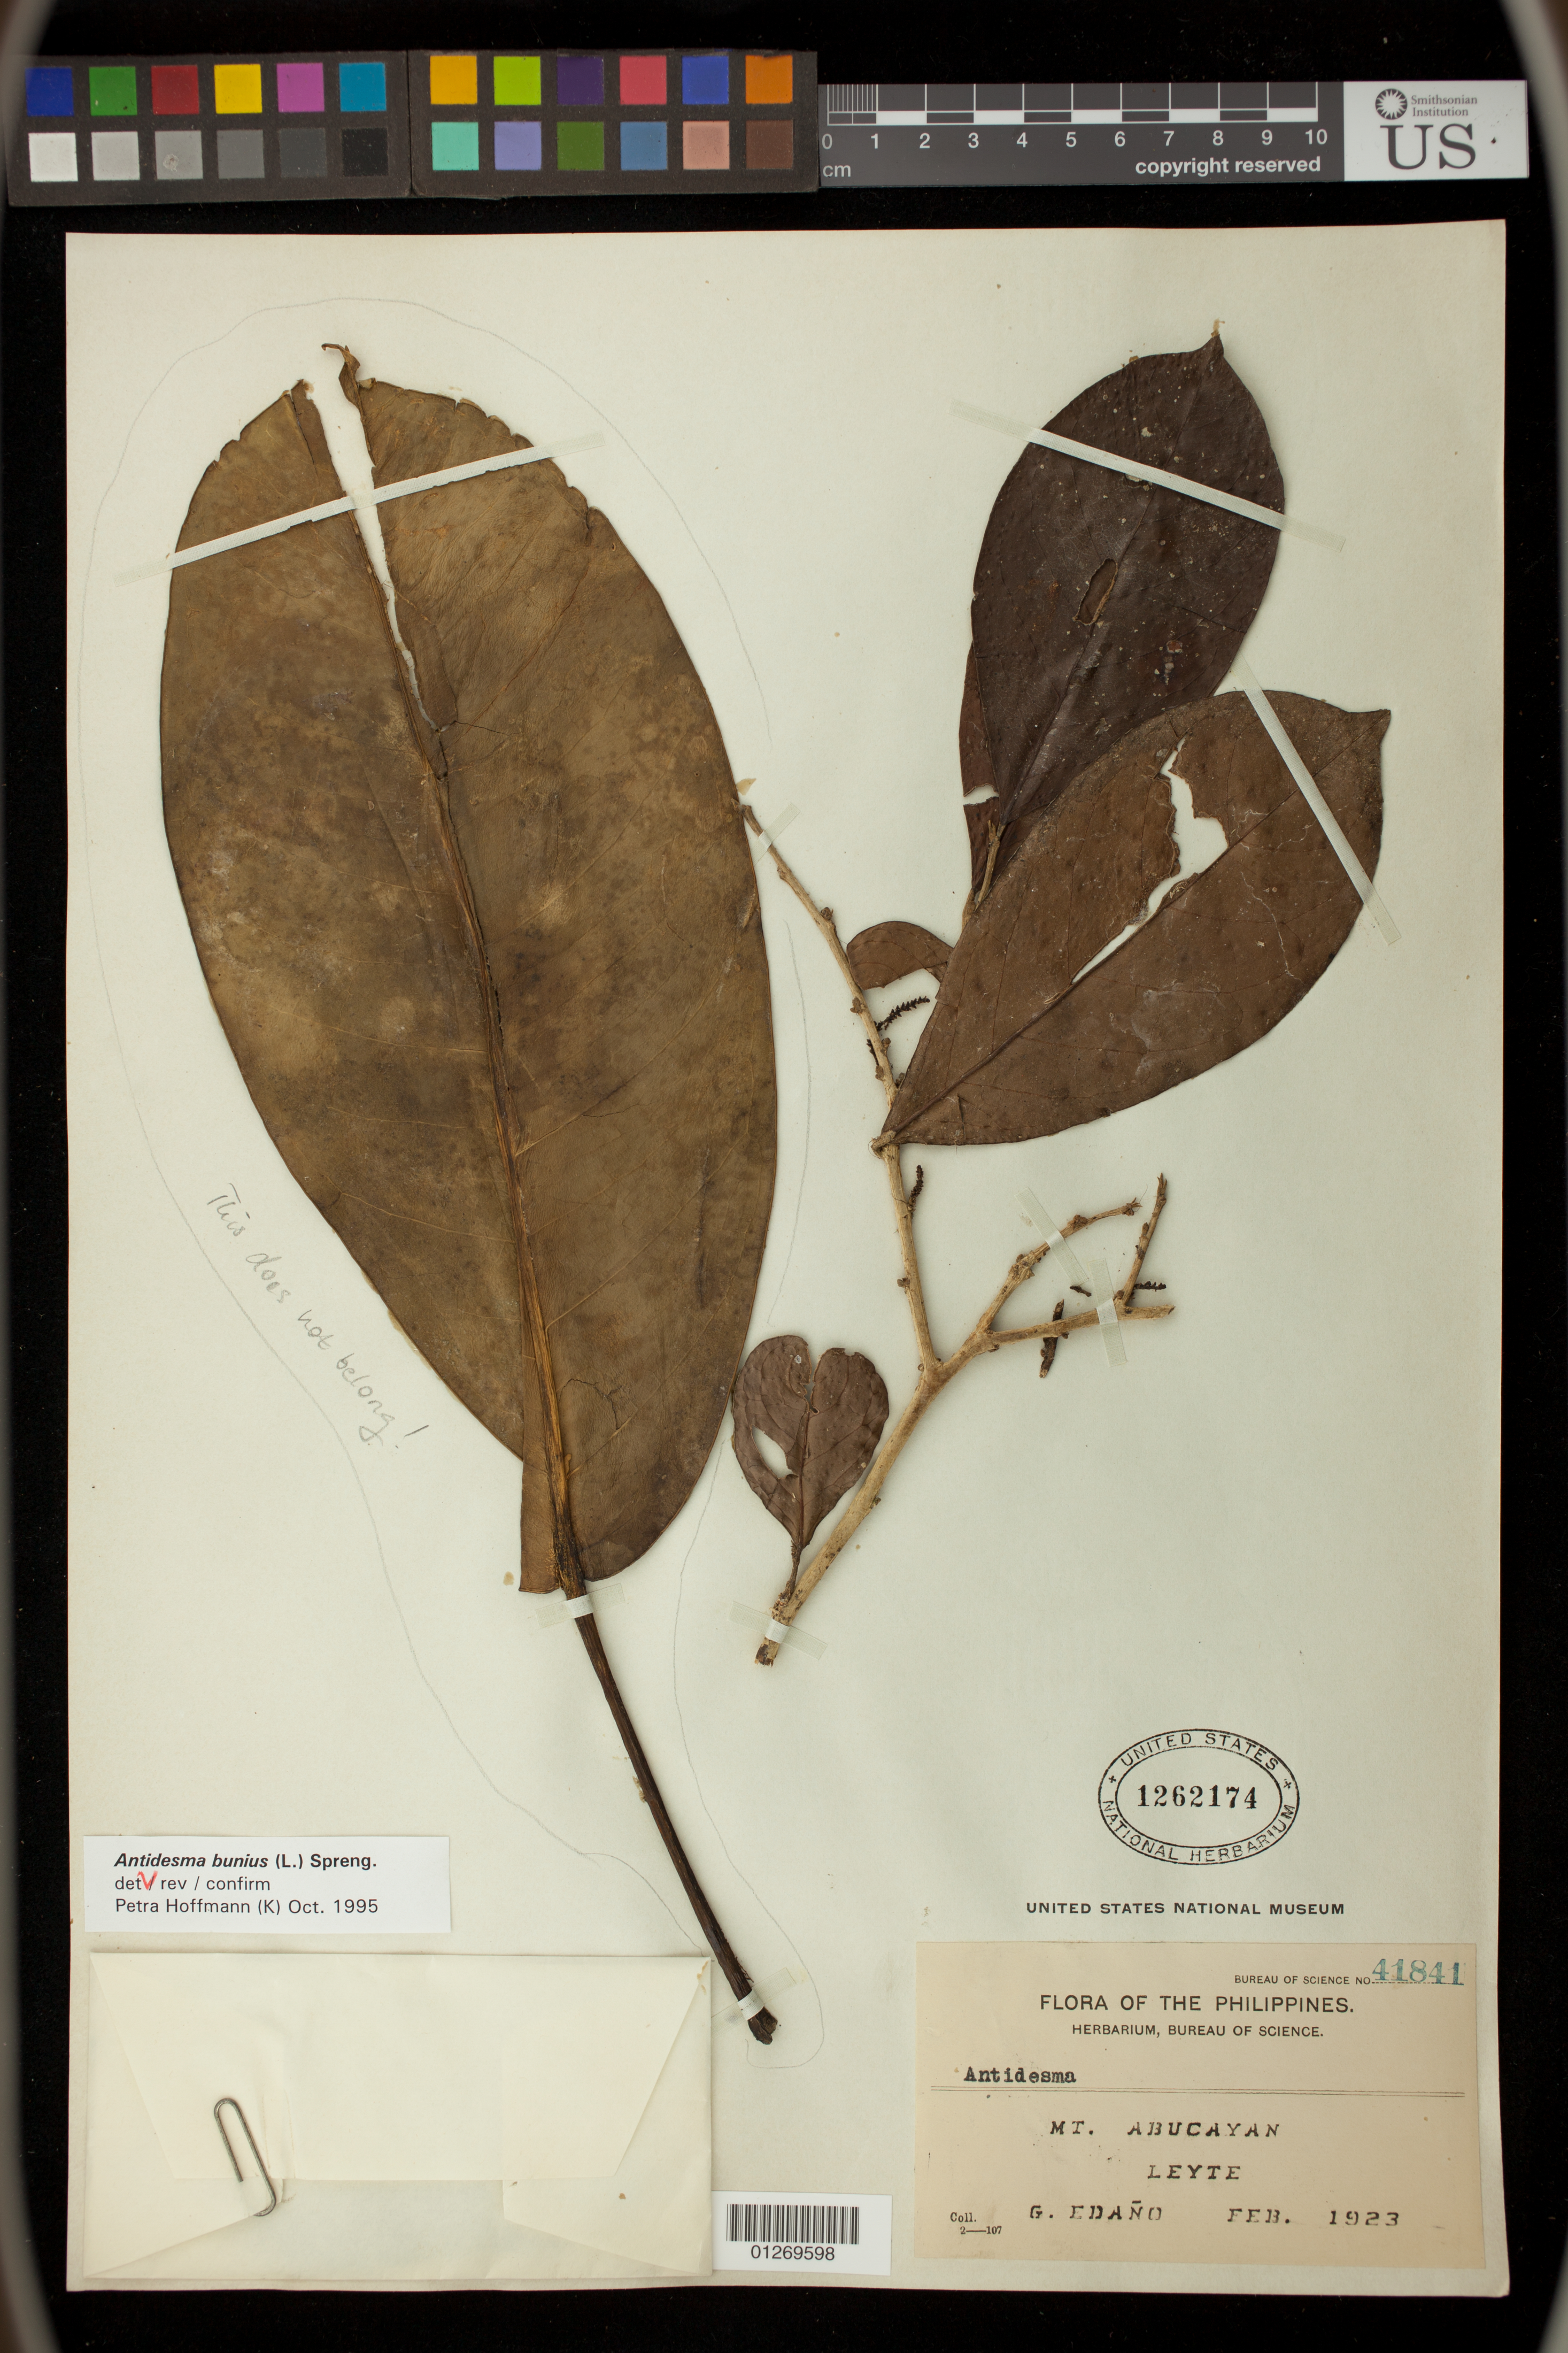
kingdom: Plantae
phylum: Tracheophyta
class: Magnoliopsida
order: Malpighiales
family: Phyllanthaceae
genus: Antidesma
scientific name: Antidesma bunius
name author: (L.) Spreng.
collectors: G. Edaño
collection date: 1923-02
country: Philippines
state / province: Eastern Visayas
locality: Mt. Abucayan, Leyte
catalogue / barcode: US 1262174